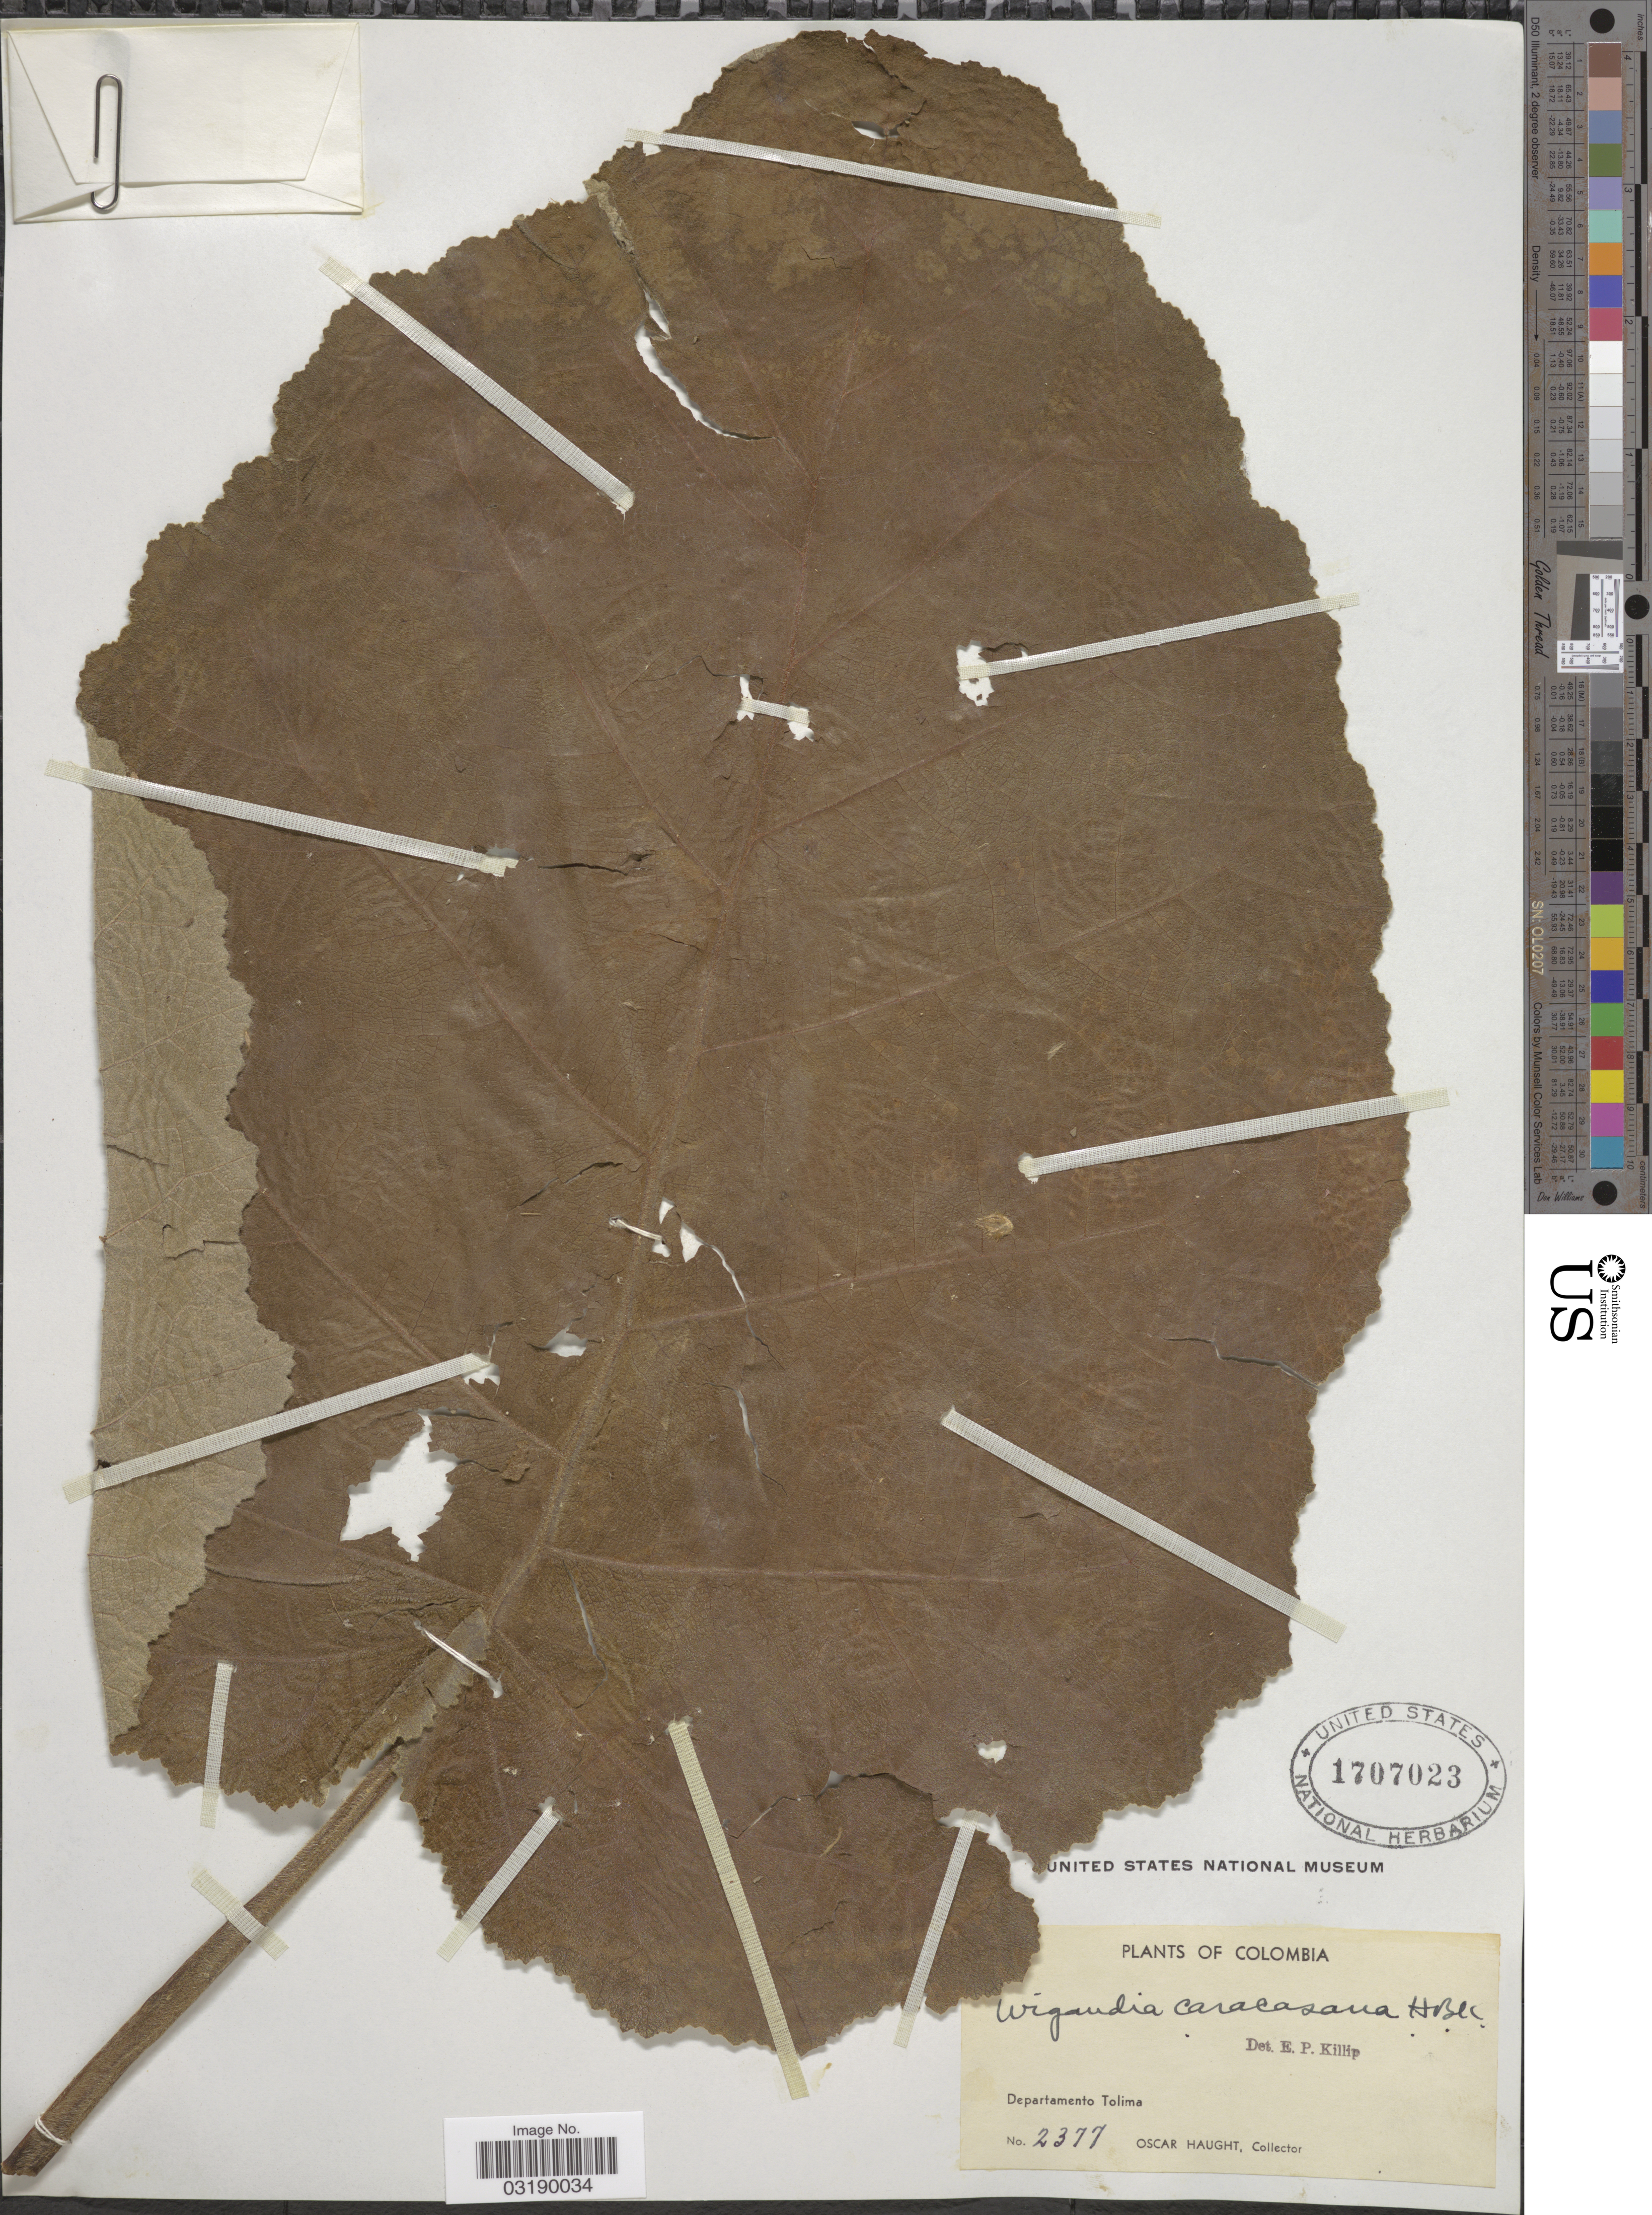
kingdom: Plantae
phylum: Tracheophyta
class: Magnoliopsida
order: Boraginales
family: Namaceae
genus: Wigandia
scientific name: Wigandia caracasana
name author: Kunth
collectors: O. L. Haught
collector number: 2377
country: Colombia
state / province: Tolima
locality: Departamento Tolima.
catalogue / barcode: US 1707023